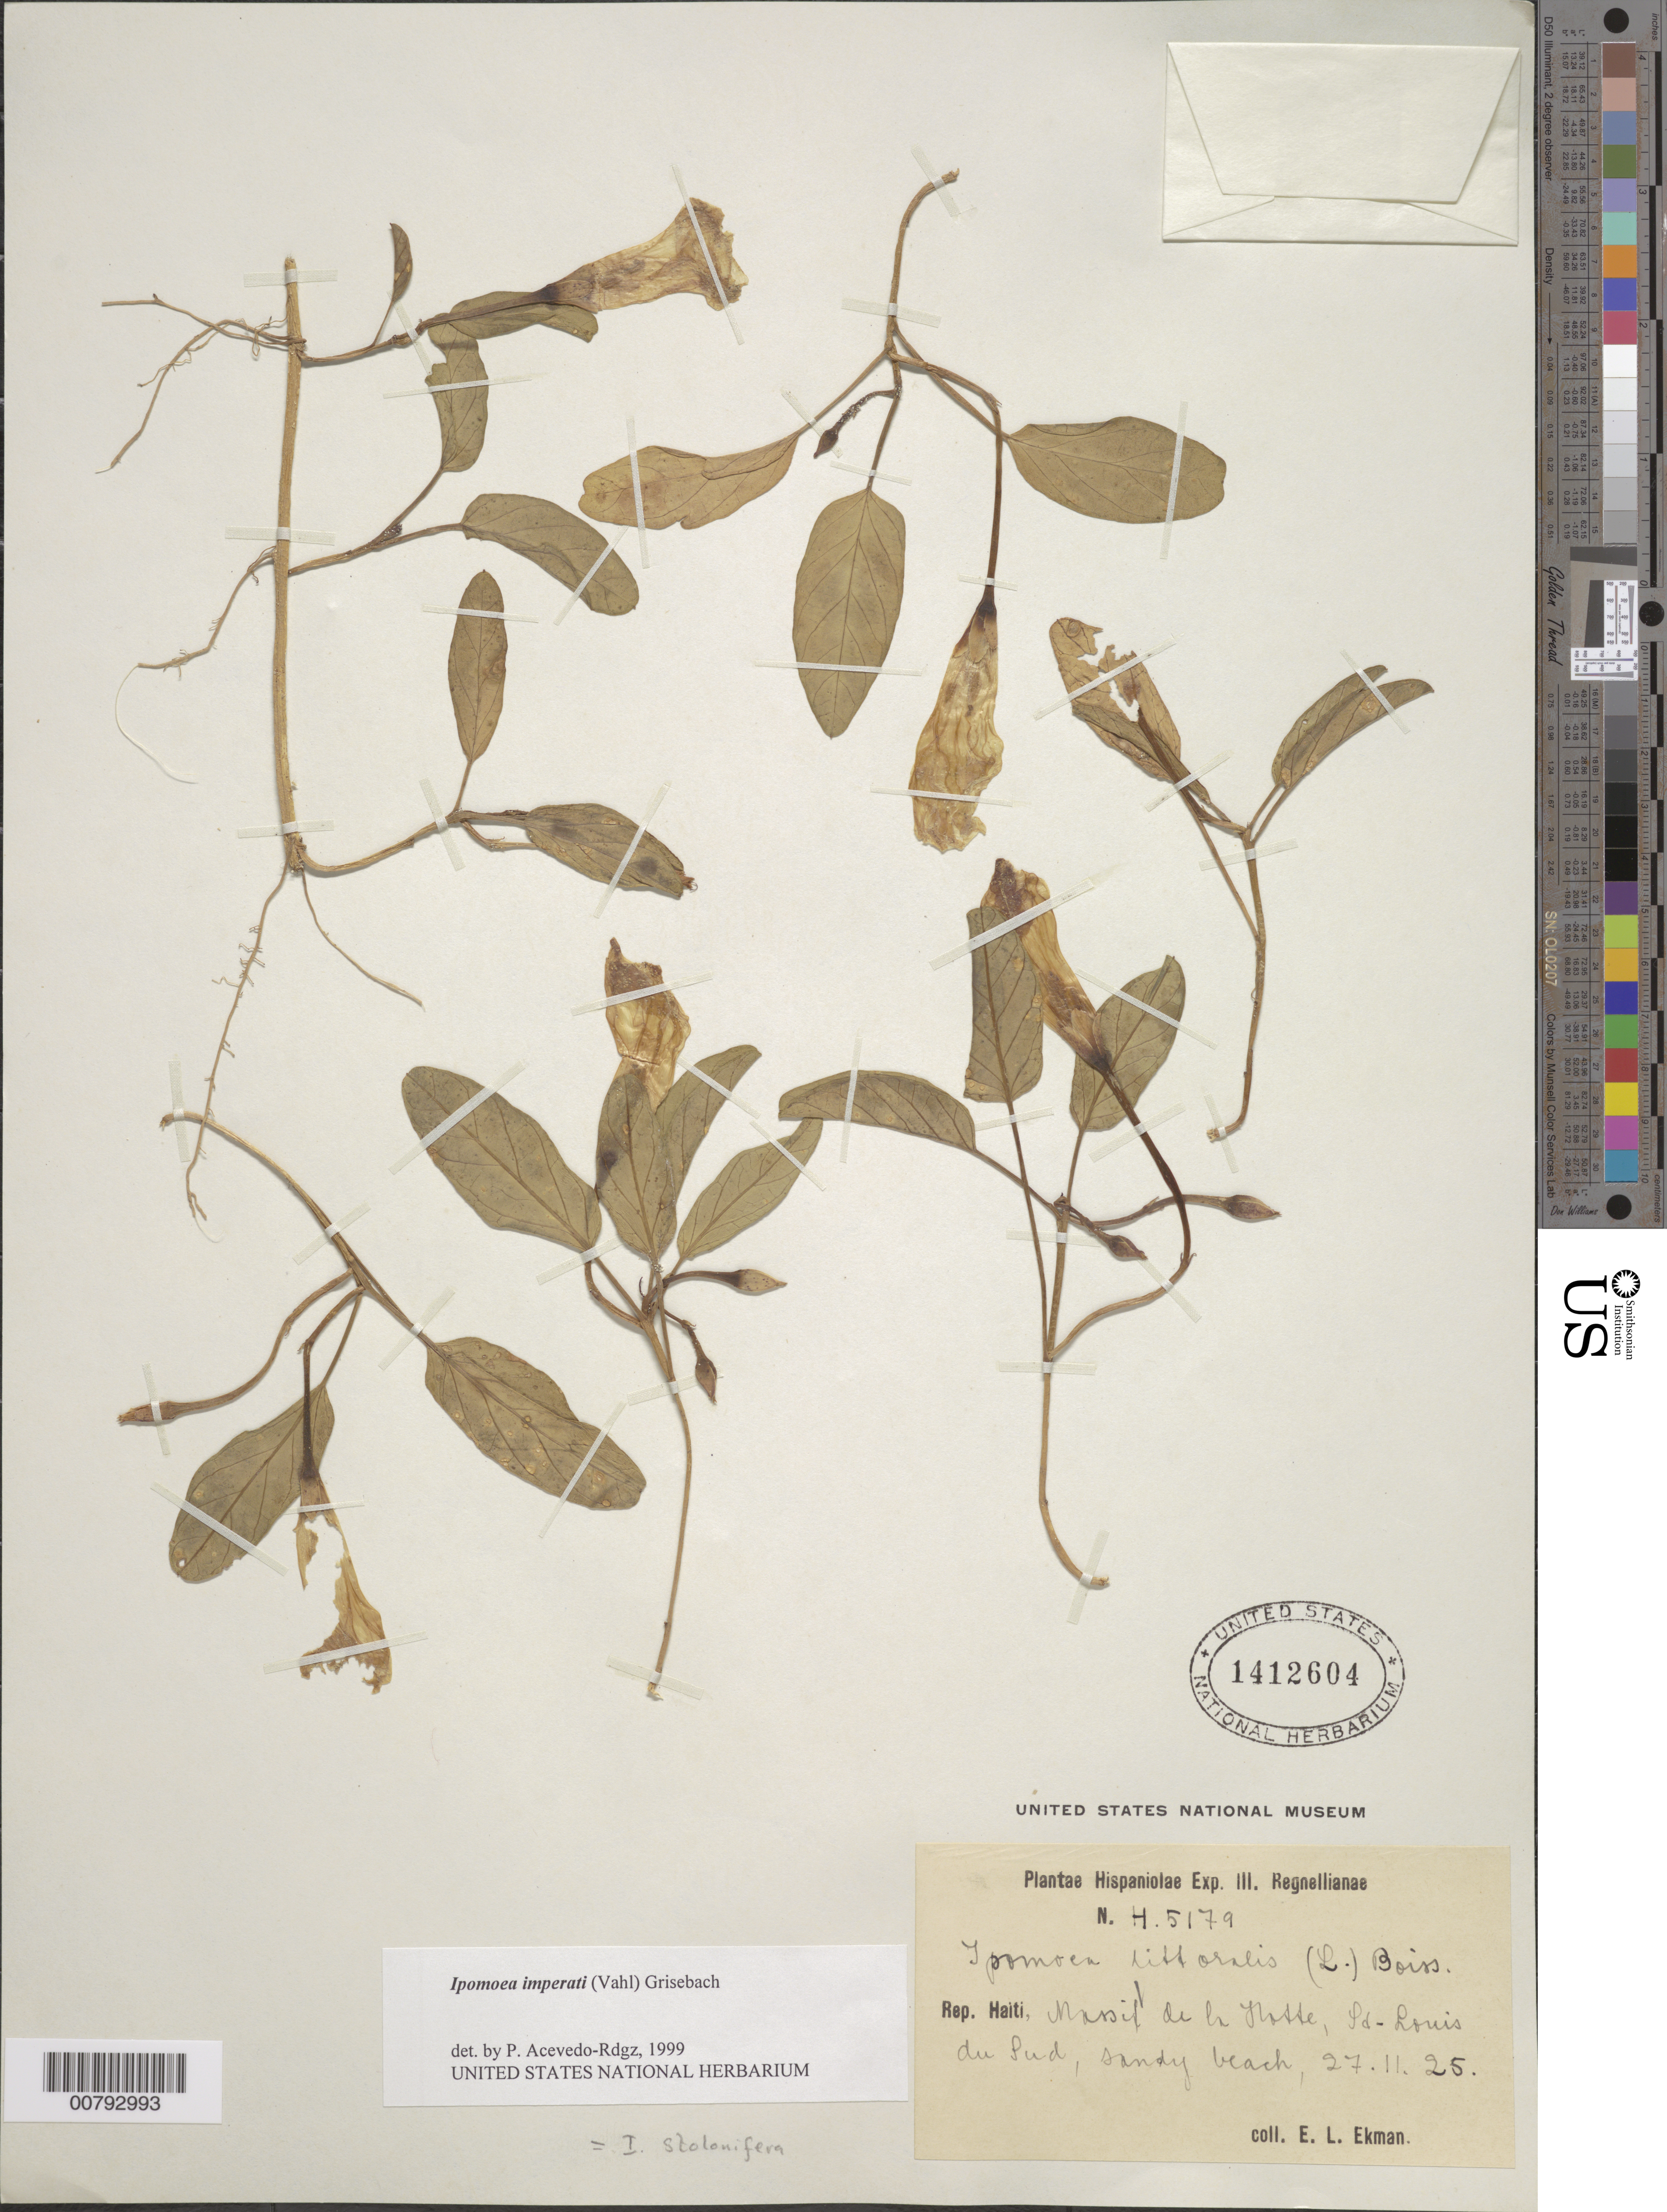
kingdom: Plantae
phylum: Tracheophyta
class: Magnoliopsida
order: Solanales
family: Convolvulaceae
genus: Ipomoea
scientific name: Ipomoea imperati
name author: (Vahl) Griseb.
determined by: Acevedo-Rodríguez, P., (BOT), Smithsonian Institution - National Museum of Natural History (UNITED STATES)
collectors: E. L. Ekman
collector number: H 5179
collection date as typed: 27 Nov 1925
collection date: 1925-11-27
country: Haiti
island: Hispaniola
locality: Massif de la Hotte, St-Louis du Sud.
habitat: Sandy beach.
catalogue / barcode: US 1412604